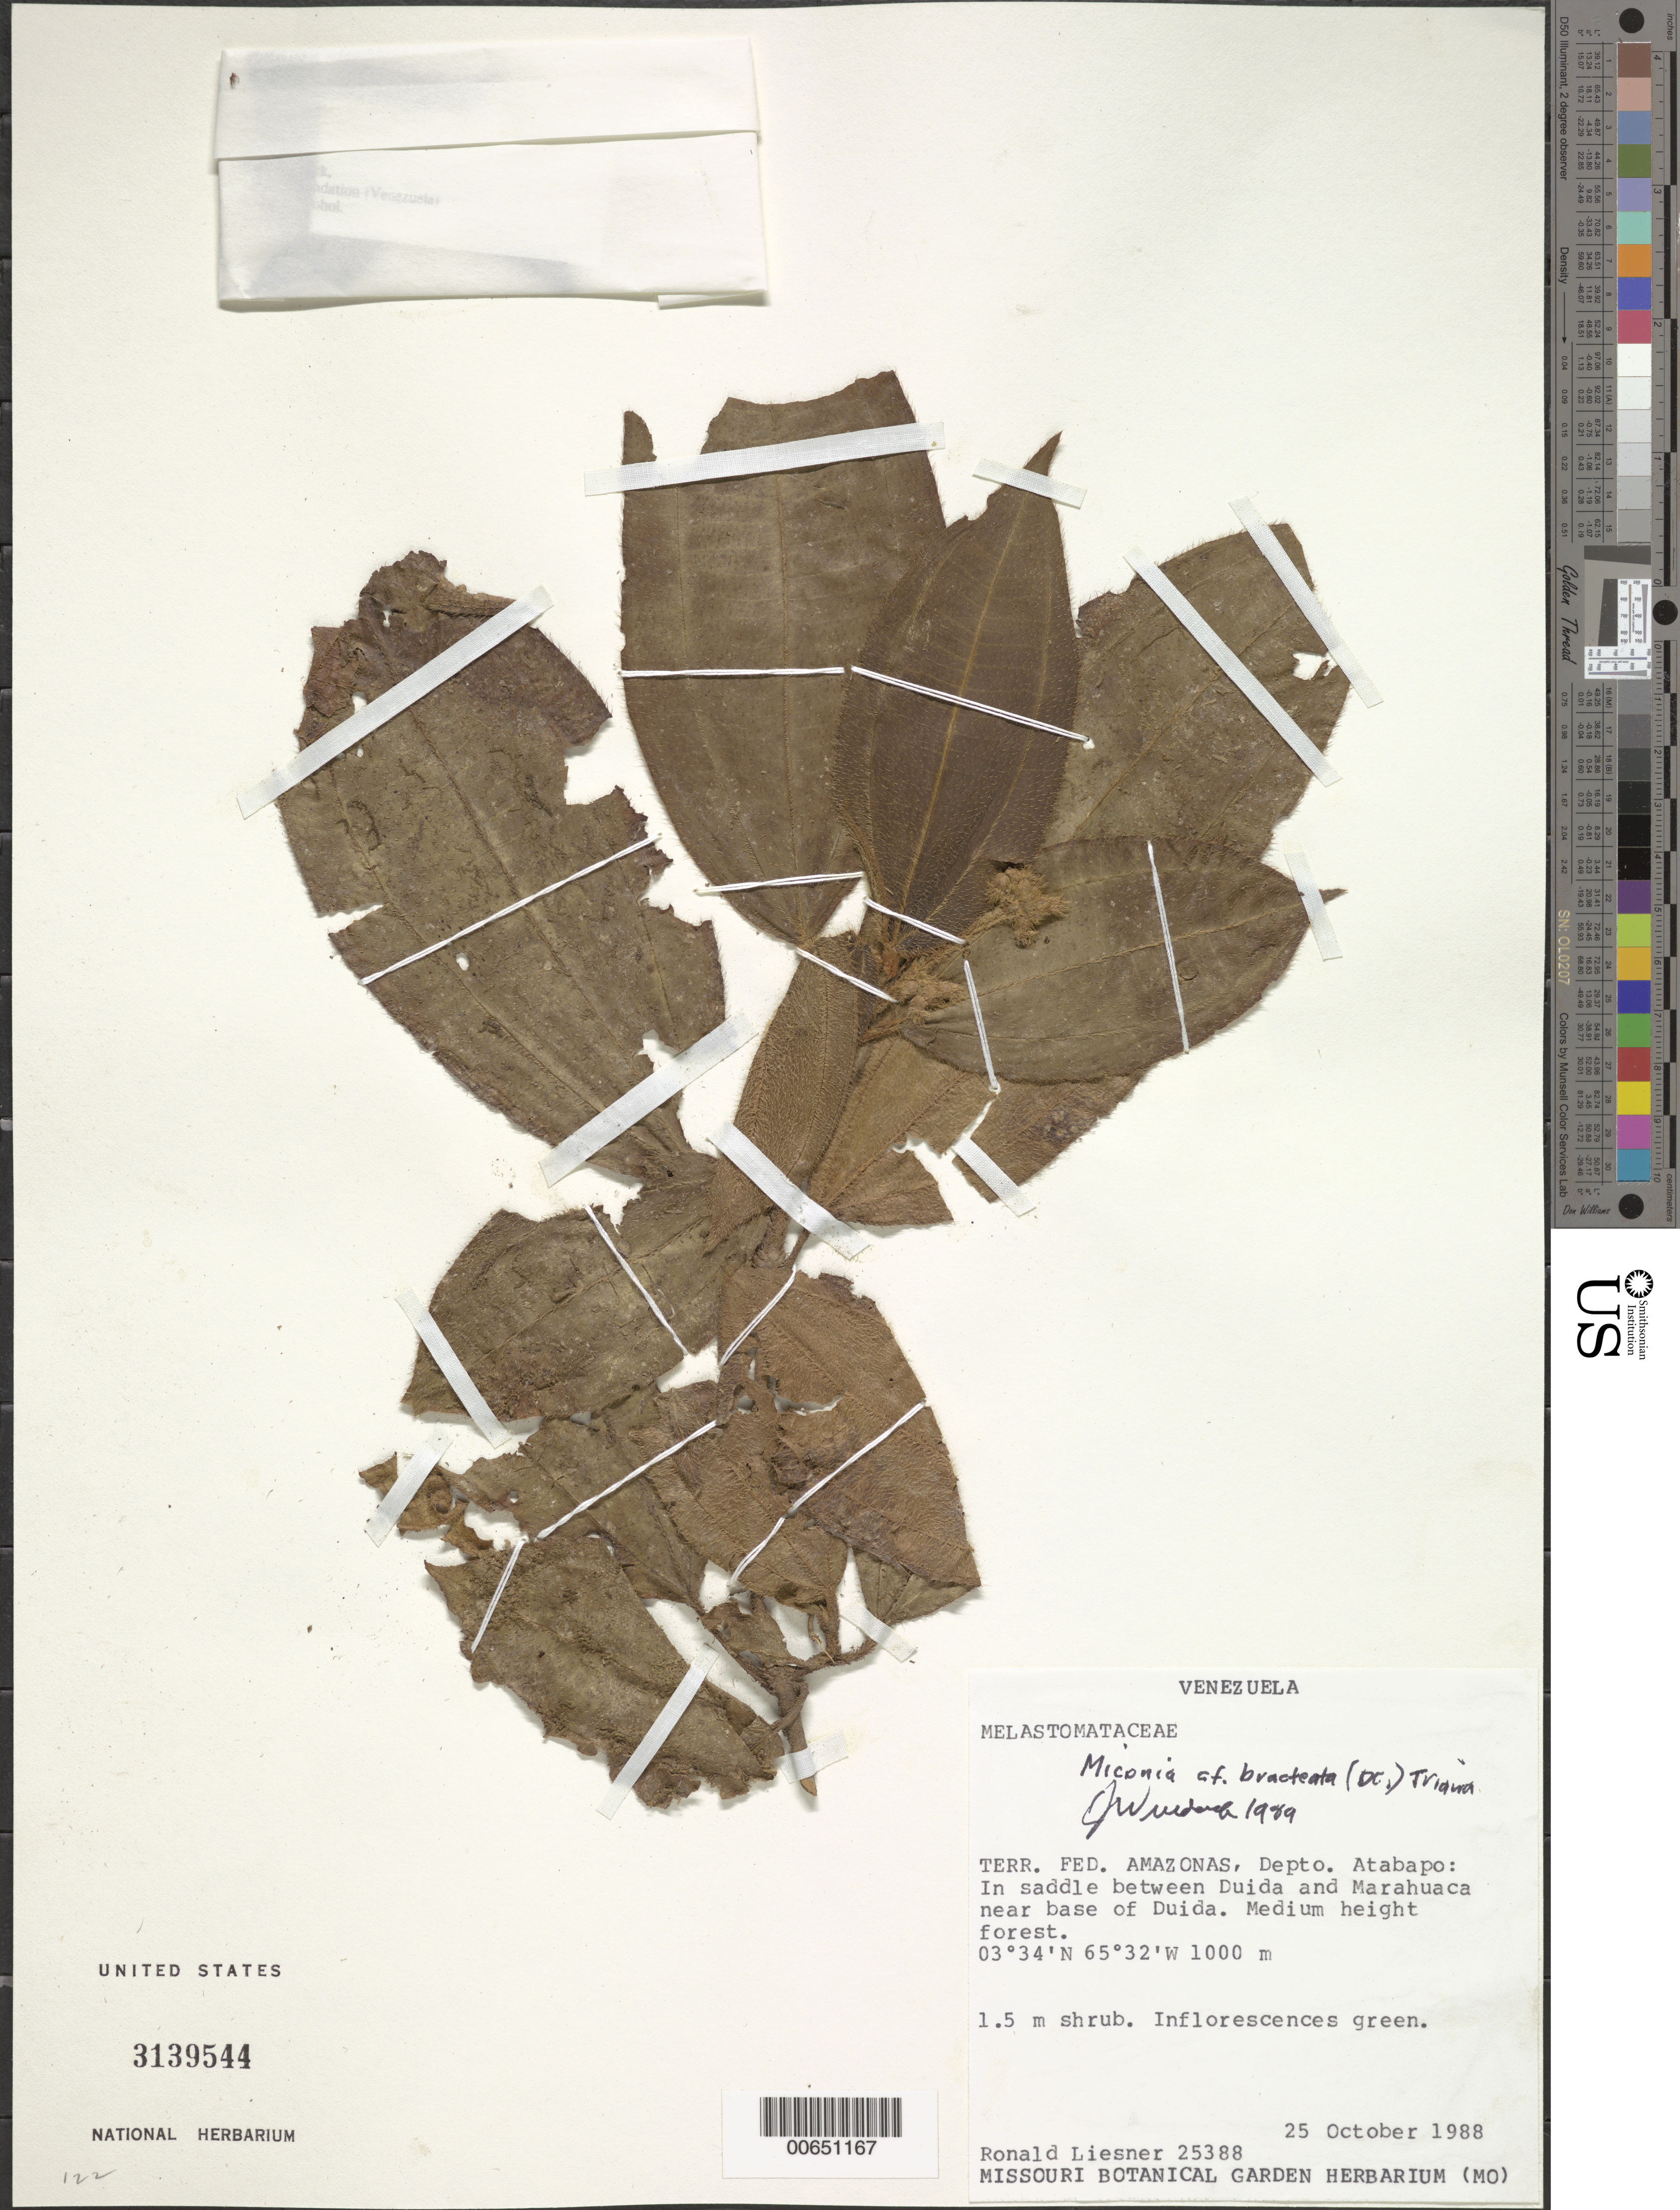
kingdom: Plantae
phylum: Tracheophyta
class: Magnoliopsida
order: Myrtales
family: Melastomataceae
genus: Miconia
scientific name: Miconia bracteata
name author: (DC.) Triana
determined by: Wurdack, John J., (US), US (UNITED STATES)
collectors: R. L. Liesner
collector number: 25388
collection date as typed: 25-Oct-88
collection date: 1988-10-25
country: Venezuela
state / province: Amazonas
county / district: Atabapo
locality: Duida, near base; saddle between Duida and Marahuaca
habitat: Medium height forest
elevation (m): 1000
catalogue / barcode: US 3139544